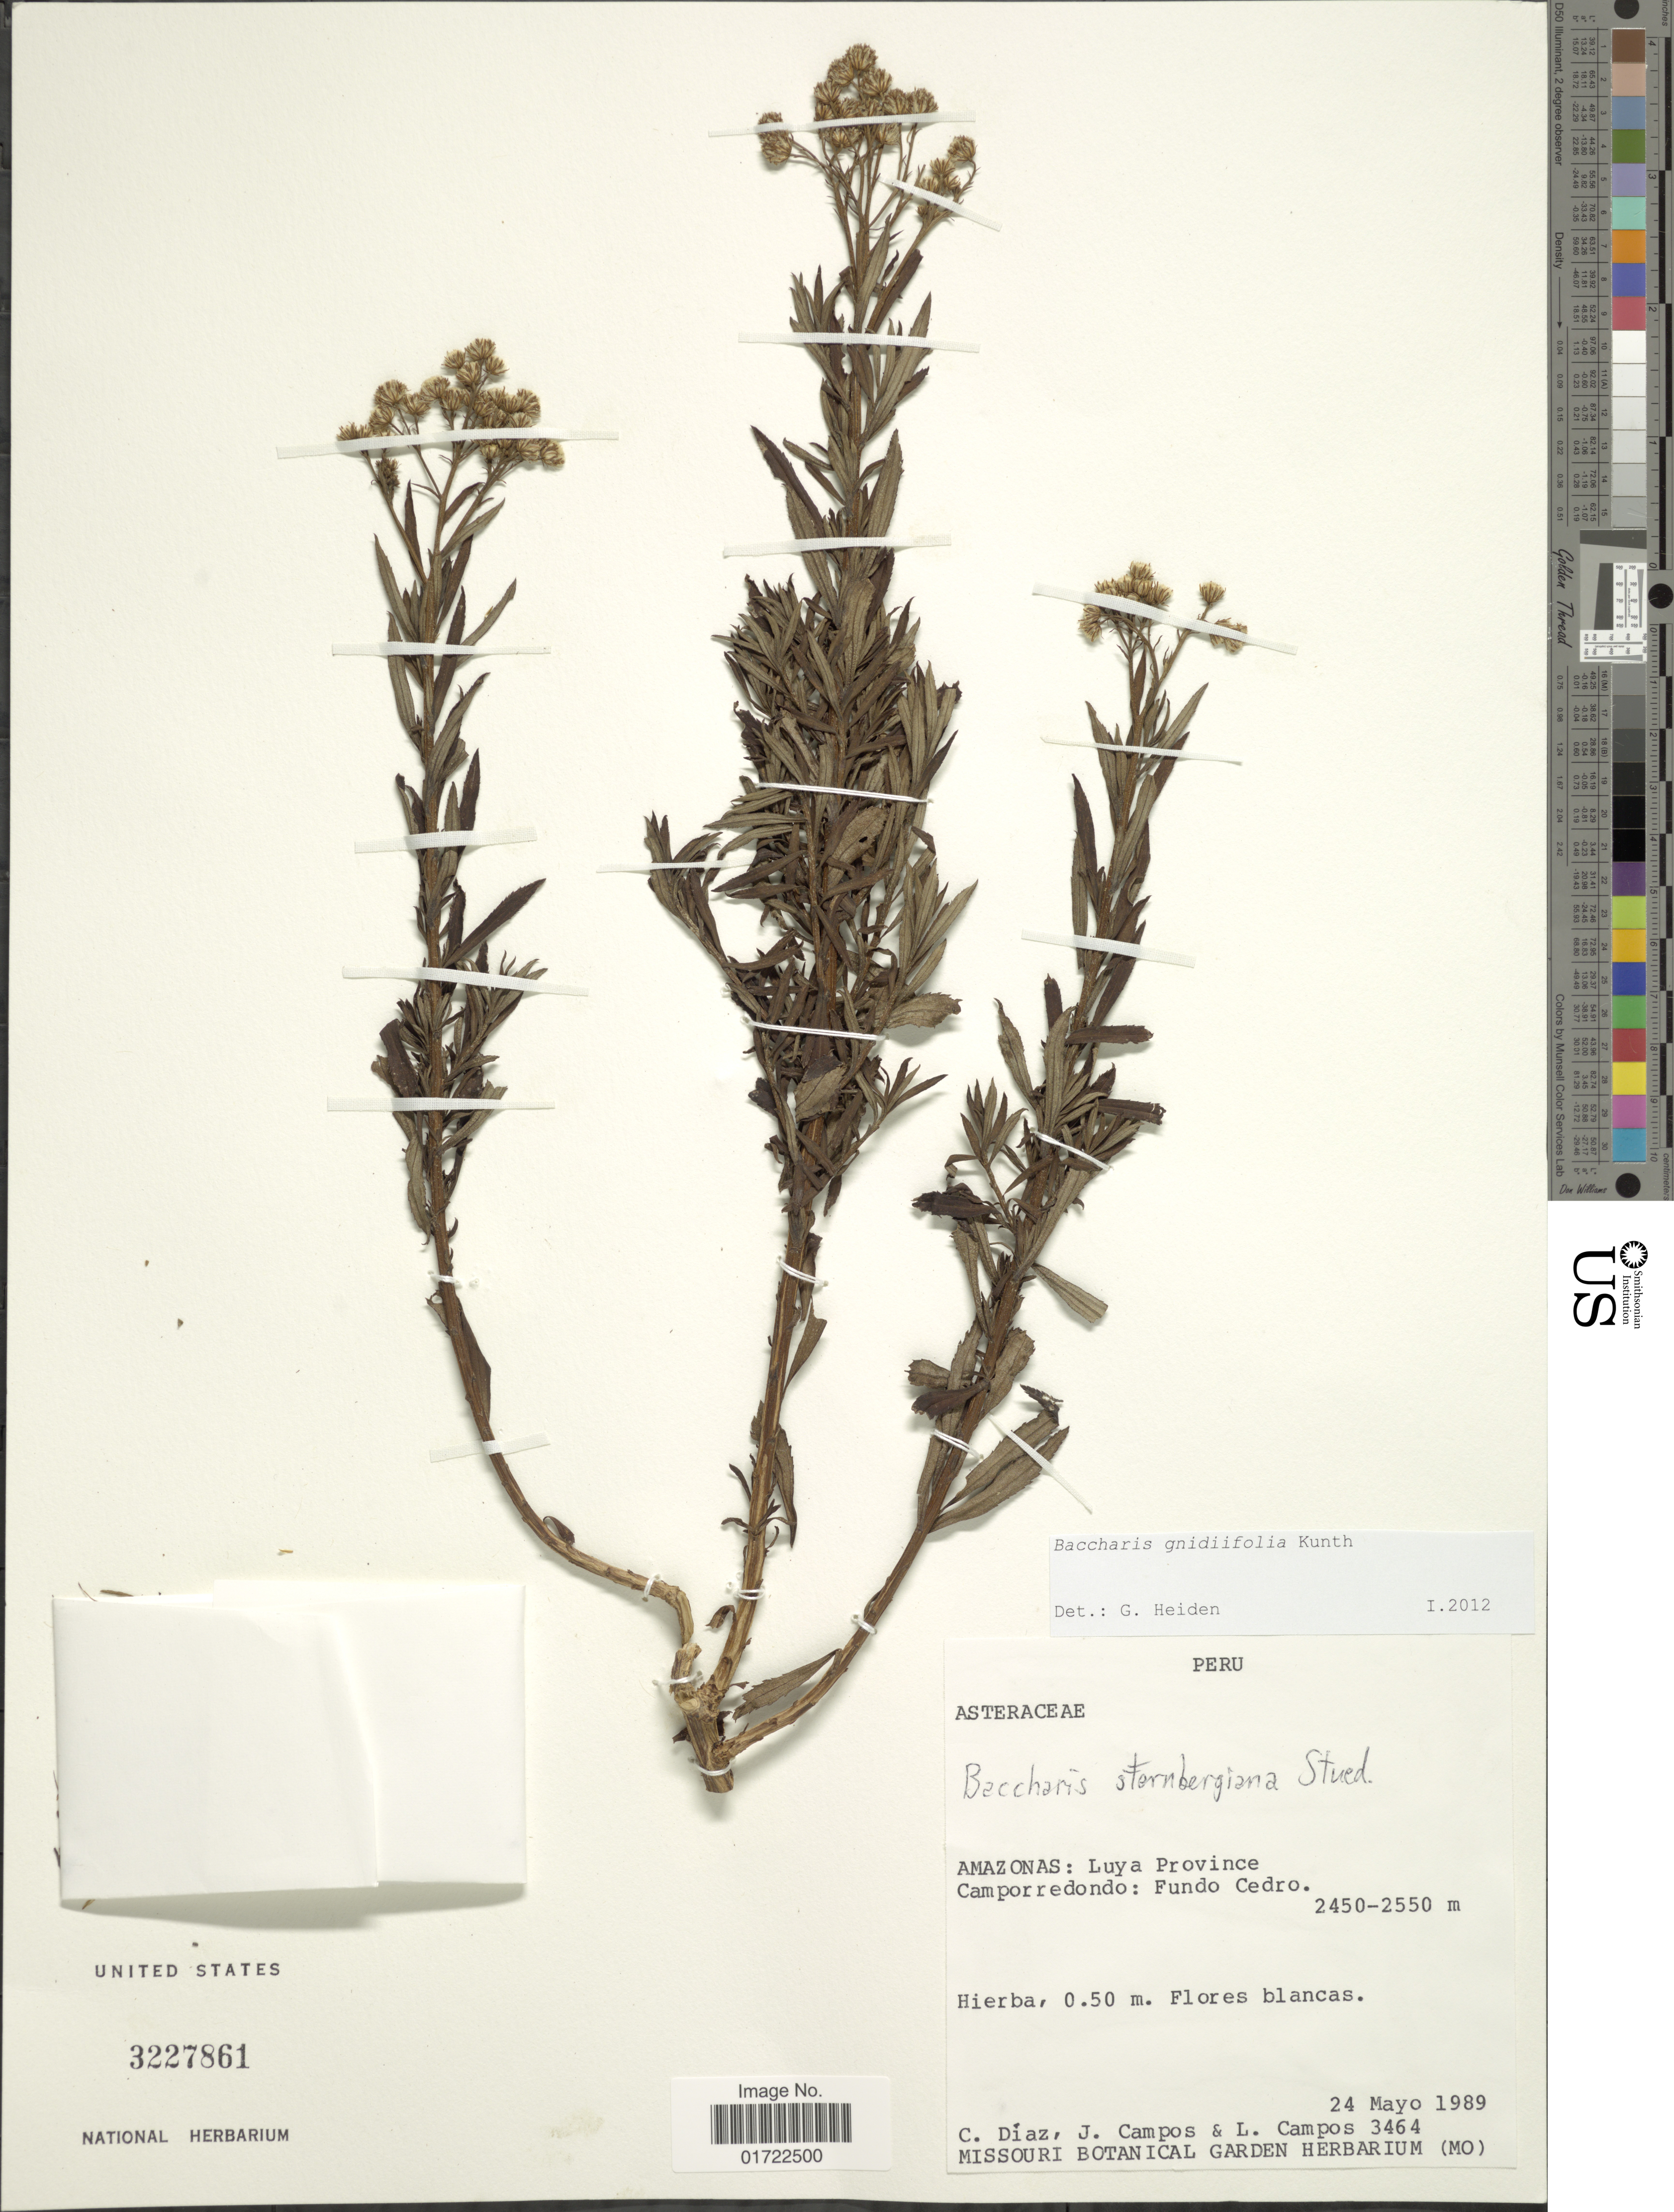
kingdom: Plantae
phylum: Tracheophyta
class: Magnoliopsida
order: Asterales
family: Asteraceae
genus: Baccharis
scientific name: Baccharis gnidiifolia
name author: Kunth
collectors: J. Diaz, J. Campos & L. Campos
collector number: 3464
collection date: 1989-05-24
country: Peru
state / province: Amazonas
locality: Luya Province, Camporrendondo: Fundo Cedro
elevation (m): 2450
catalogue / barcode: US 3227861